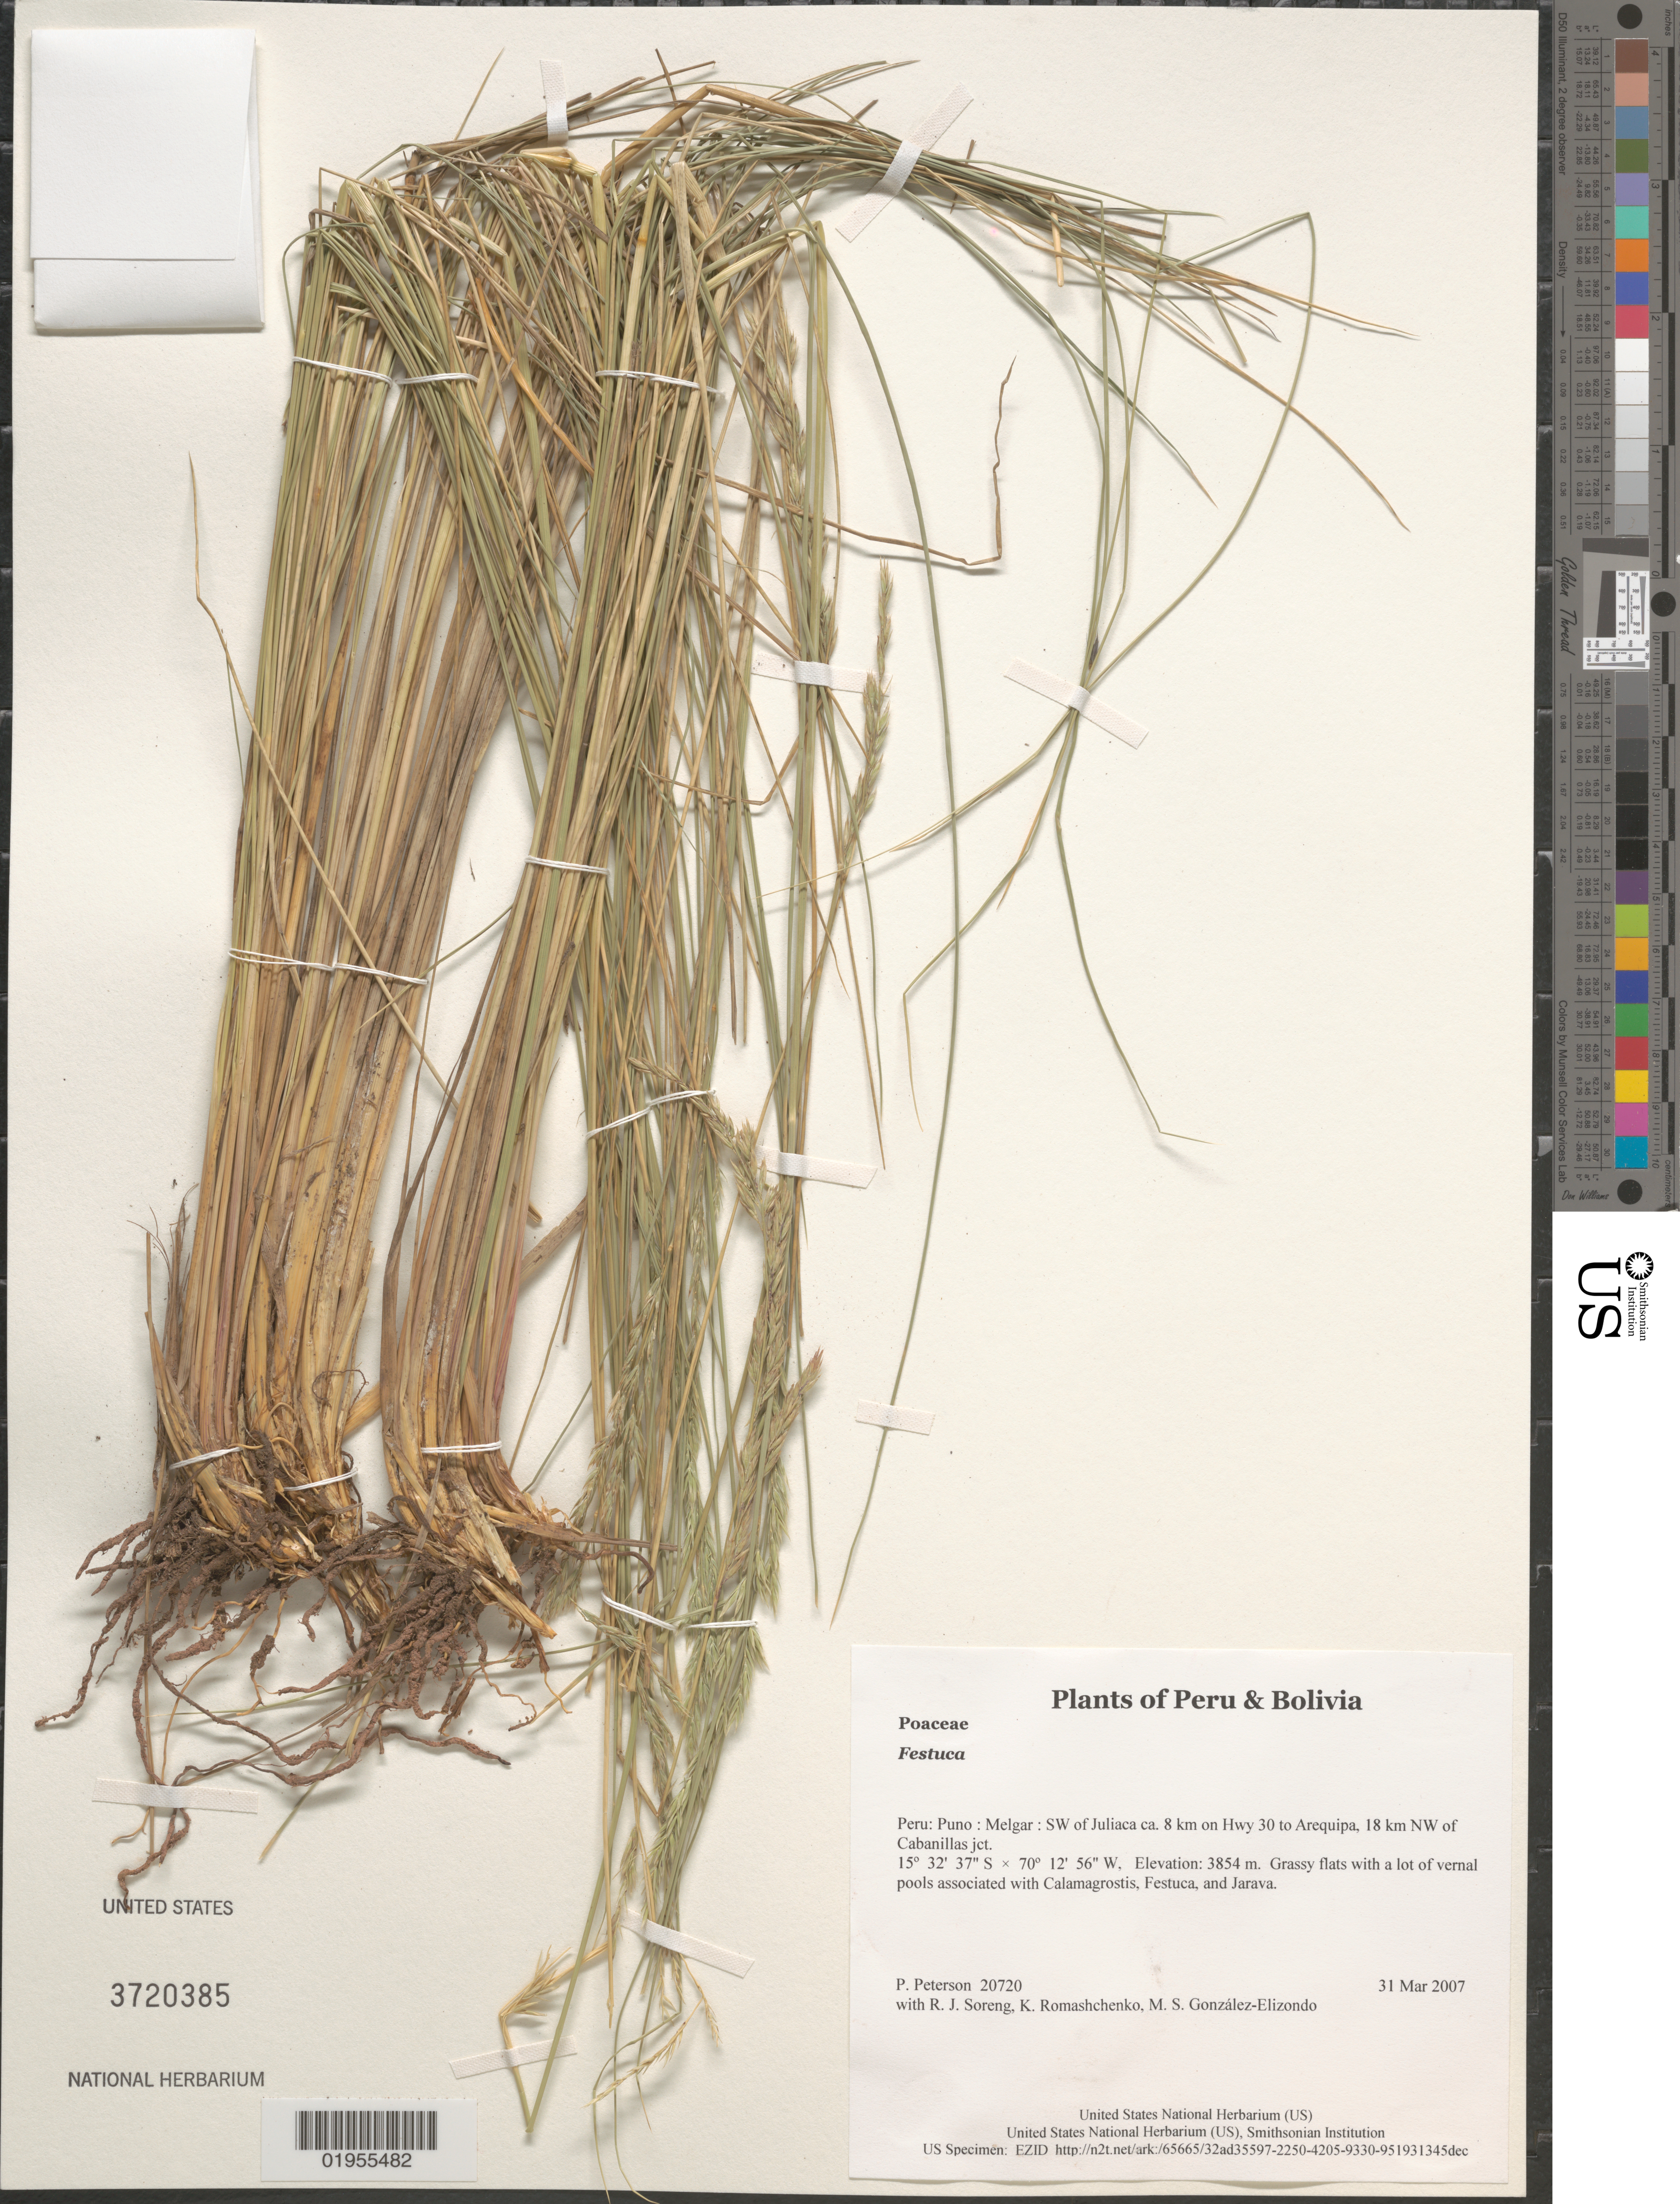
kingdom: Plantae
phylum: Tracheophyta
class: Liliopsida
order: Poales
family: Poaceae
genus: Festuca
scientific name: Festuca sp.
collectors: P. M. Peterson, R. J. Soreng, K. Romashchenko & M. S. González-Elizondo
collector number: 20720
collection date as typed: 31 Mar 2007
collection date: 2007-03-31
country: Peru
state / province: Puno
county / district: Melgar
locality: SW of Juliaca ca. 8 km on Hwy 30 to Arequipa, 18 km NW of Cabanillas jct.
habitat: Grassy flats with a lot of vernal pools associated with Calamagrostis, Festuca, and Jarava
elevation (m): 3854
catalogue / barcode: US 3720385